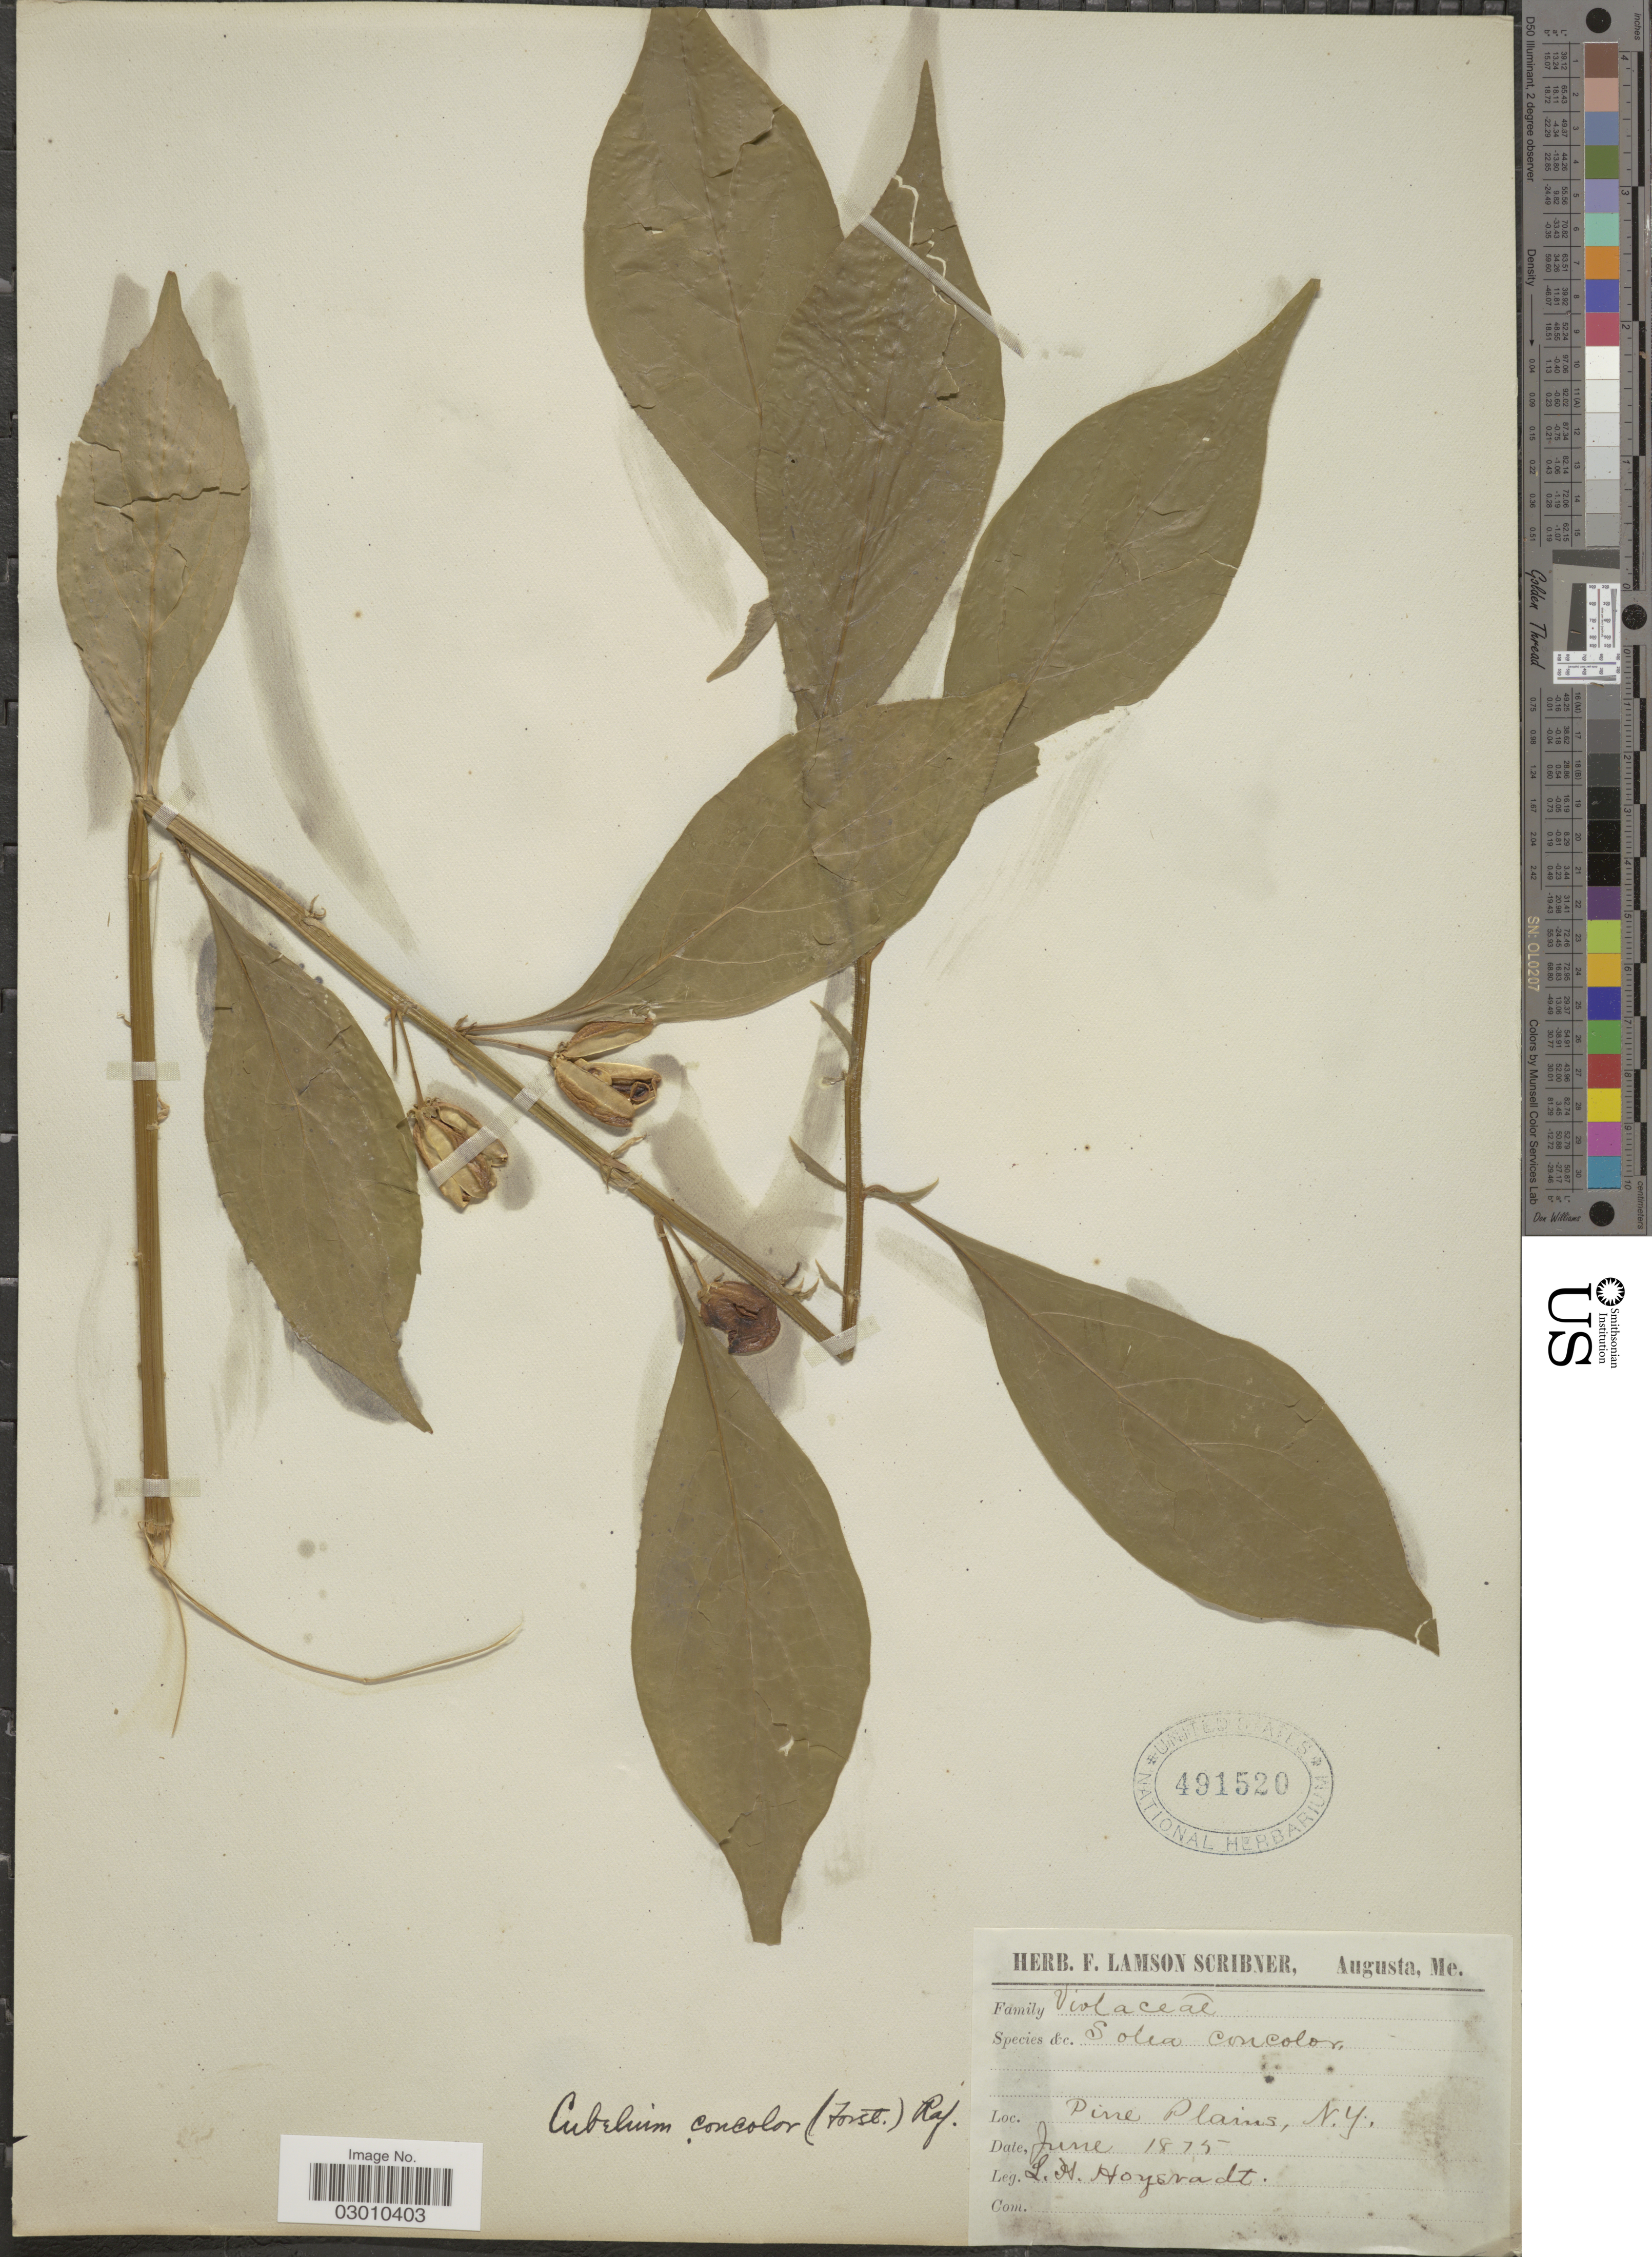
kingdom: Plantae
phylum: Tracheophyta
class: Magnoliopsida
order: Malpighiales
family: Violaceae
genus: Cubelium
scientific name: Cubelium concolor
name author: (T.F. Forst.) Raf. ex Britton & A. Br.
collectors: L. Hoysradt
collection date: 1875-06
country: United States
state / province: New York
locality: Pine Plains.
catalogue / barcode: US 491520